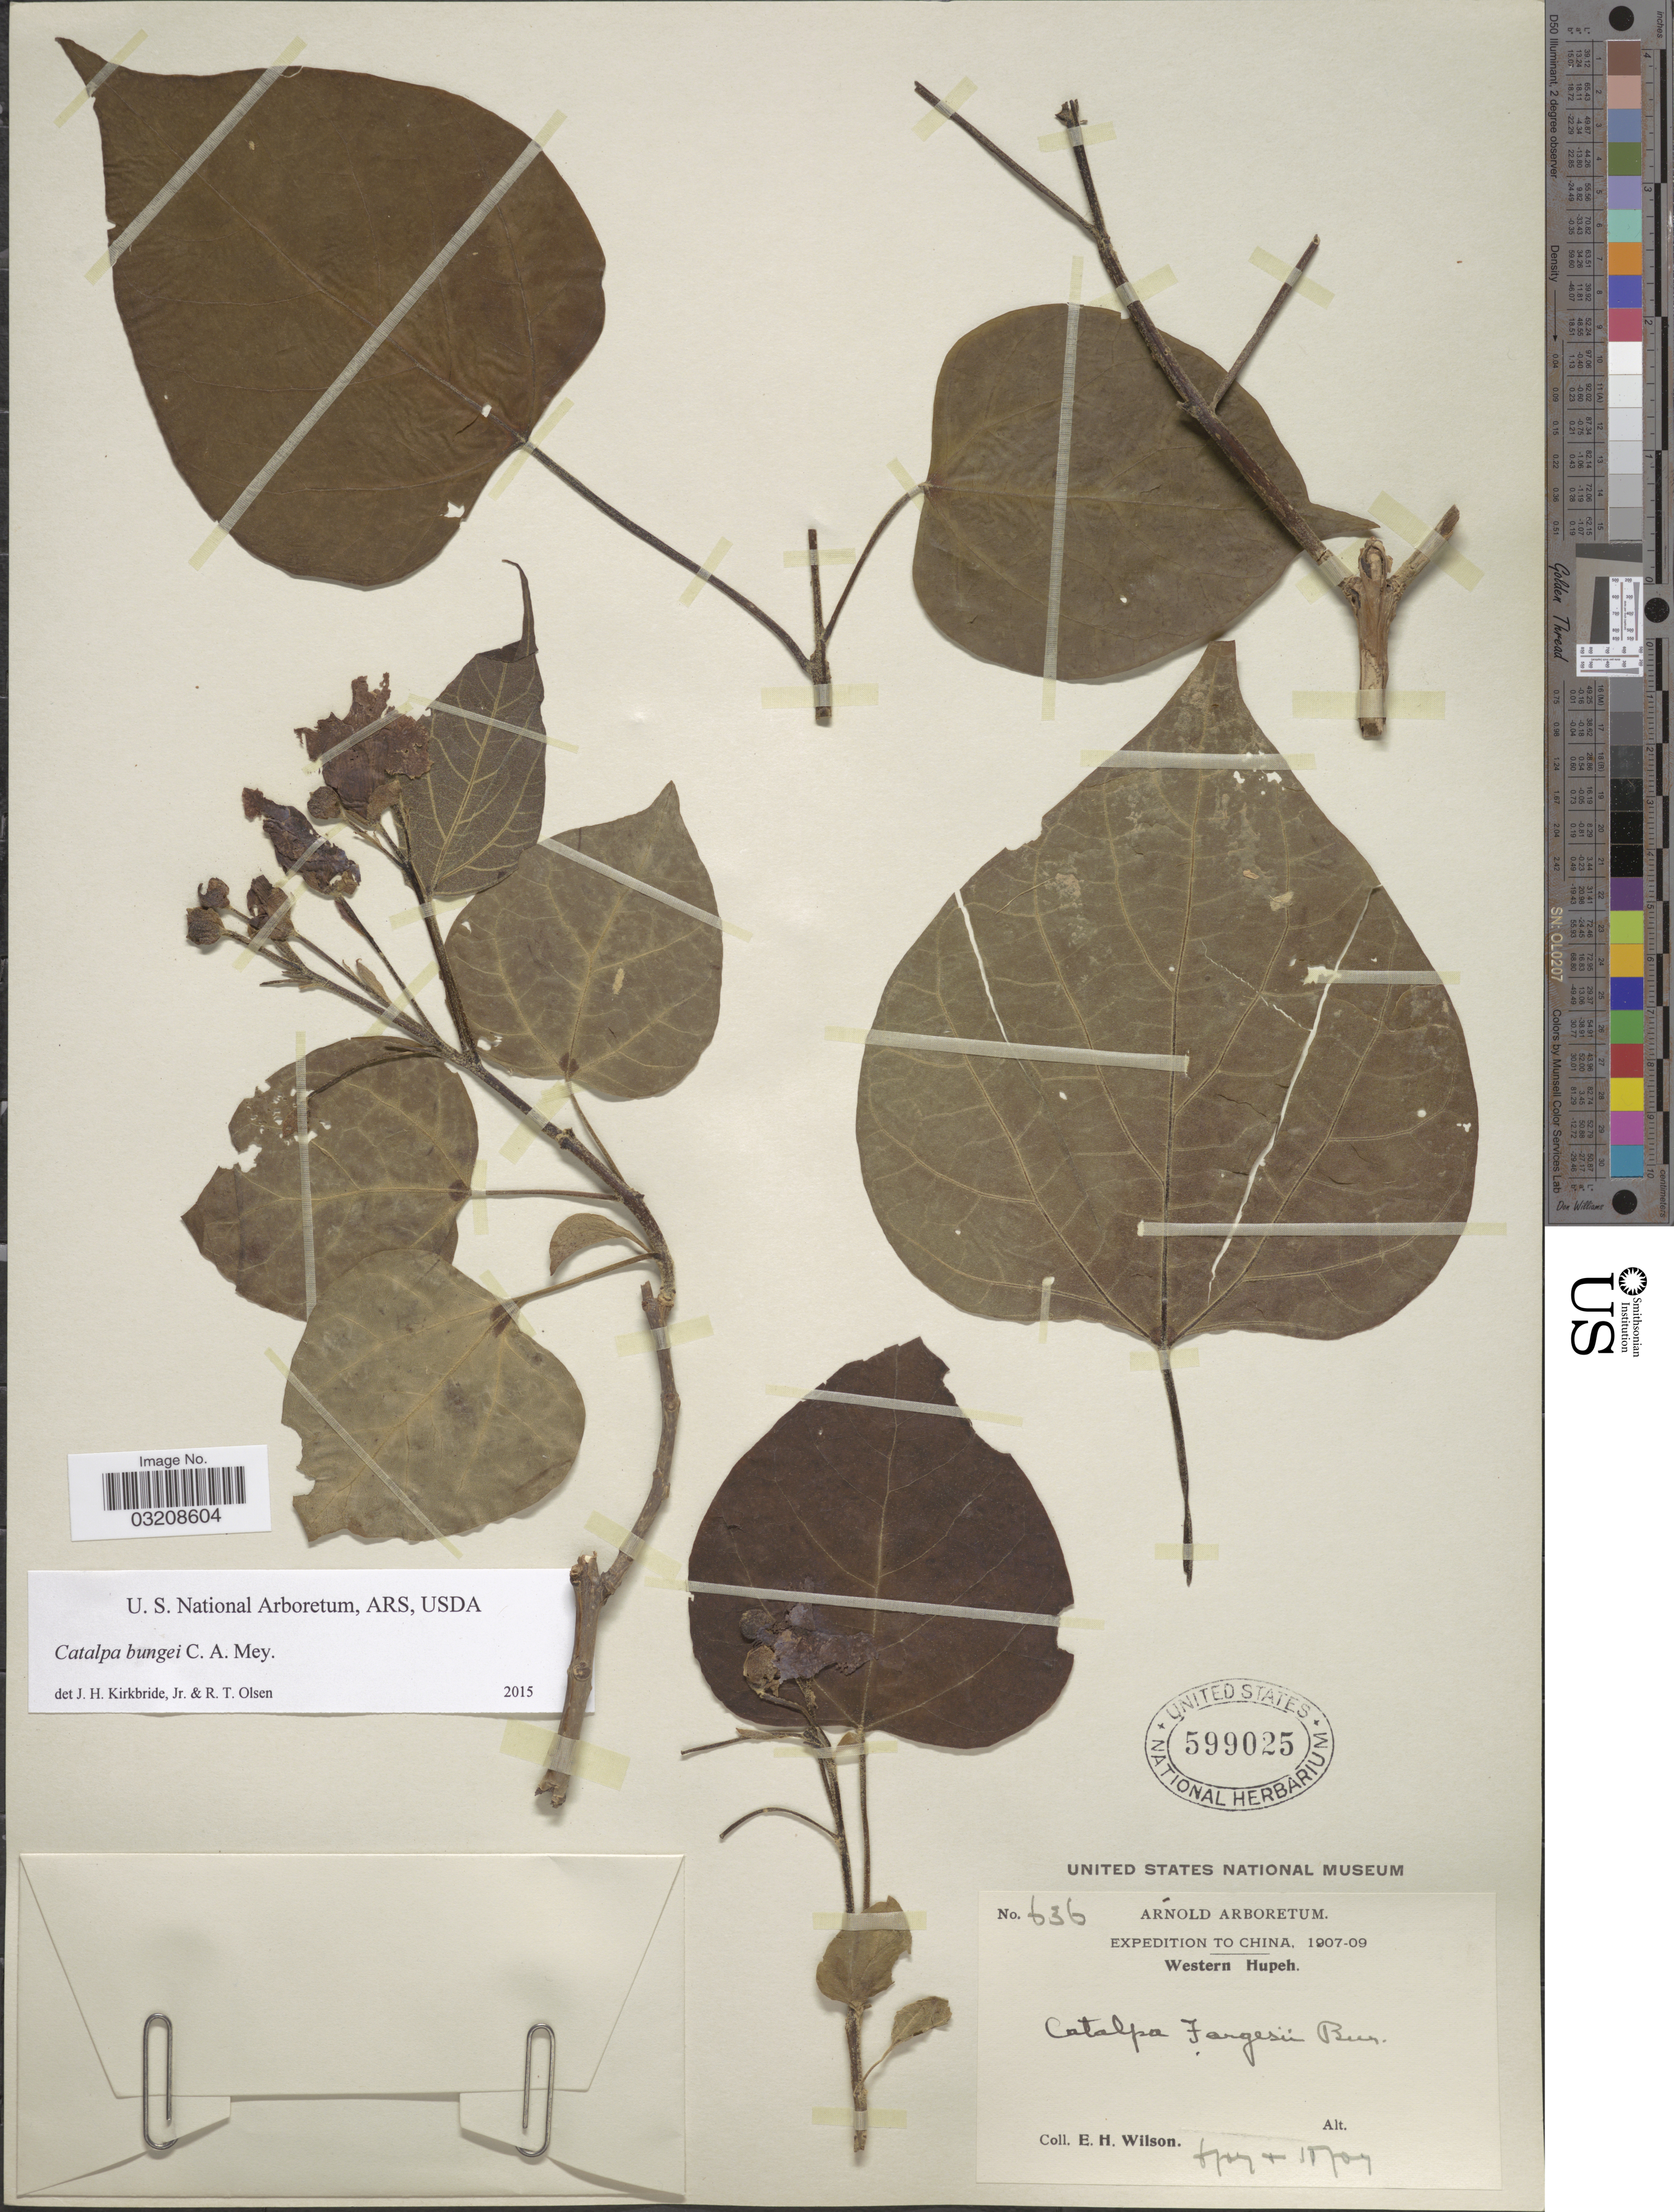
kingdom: Plantae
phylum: Tracheophyta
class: Magnoliopsida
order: Lamiales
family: Bignoniaceae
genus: Catalpa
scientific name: Catalpa bungei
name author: C.A. Mey.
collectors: E. Wilson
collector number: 636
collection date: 1907-06/1907-10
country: China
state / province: Hubei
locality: Western Hupeh.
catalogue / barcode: US 599025